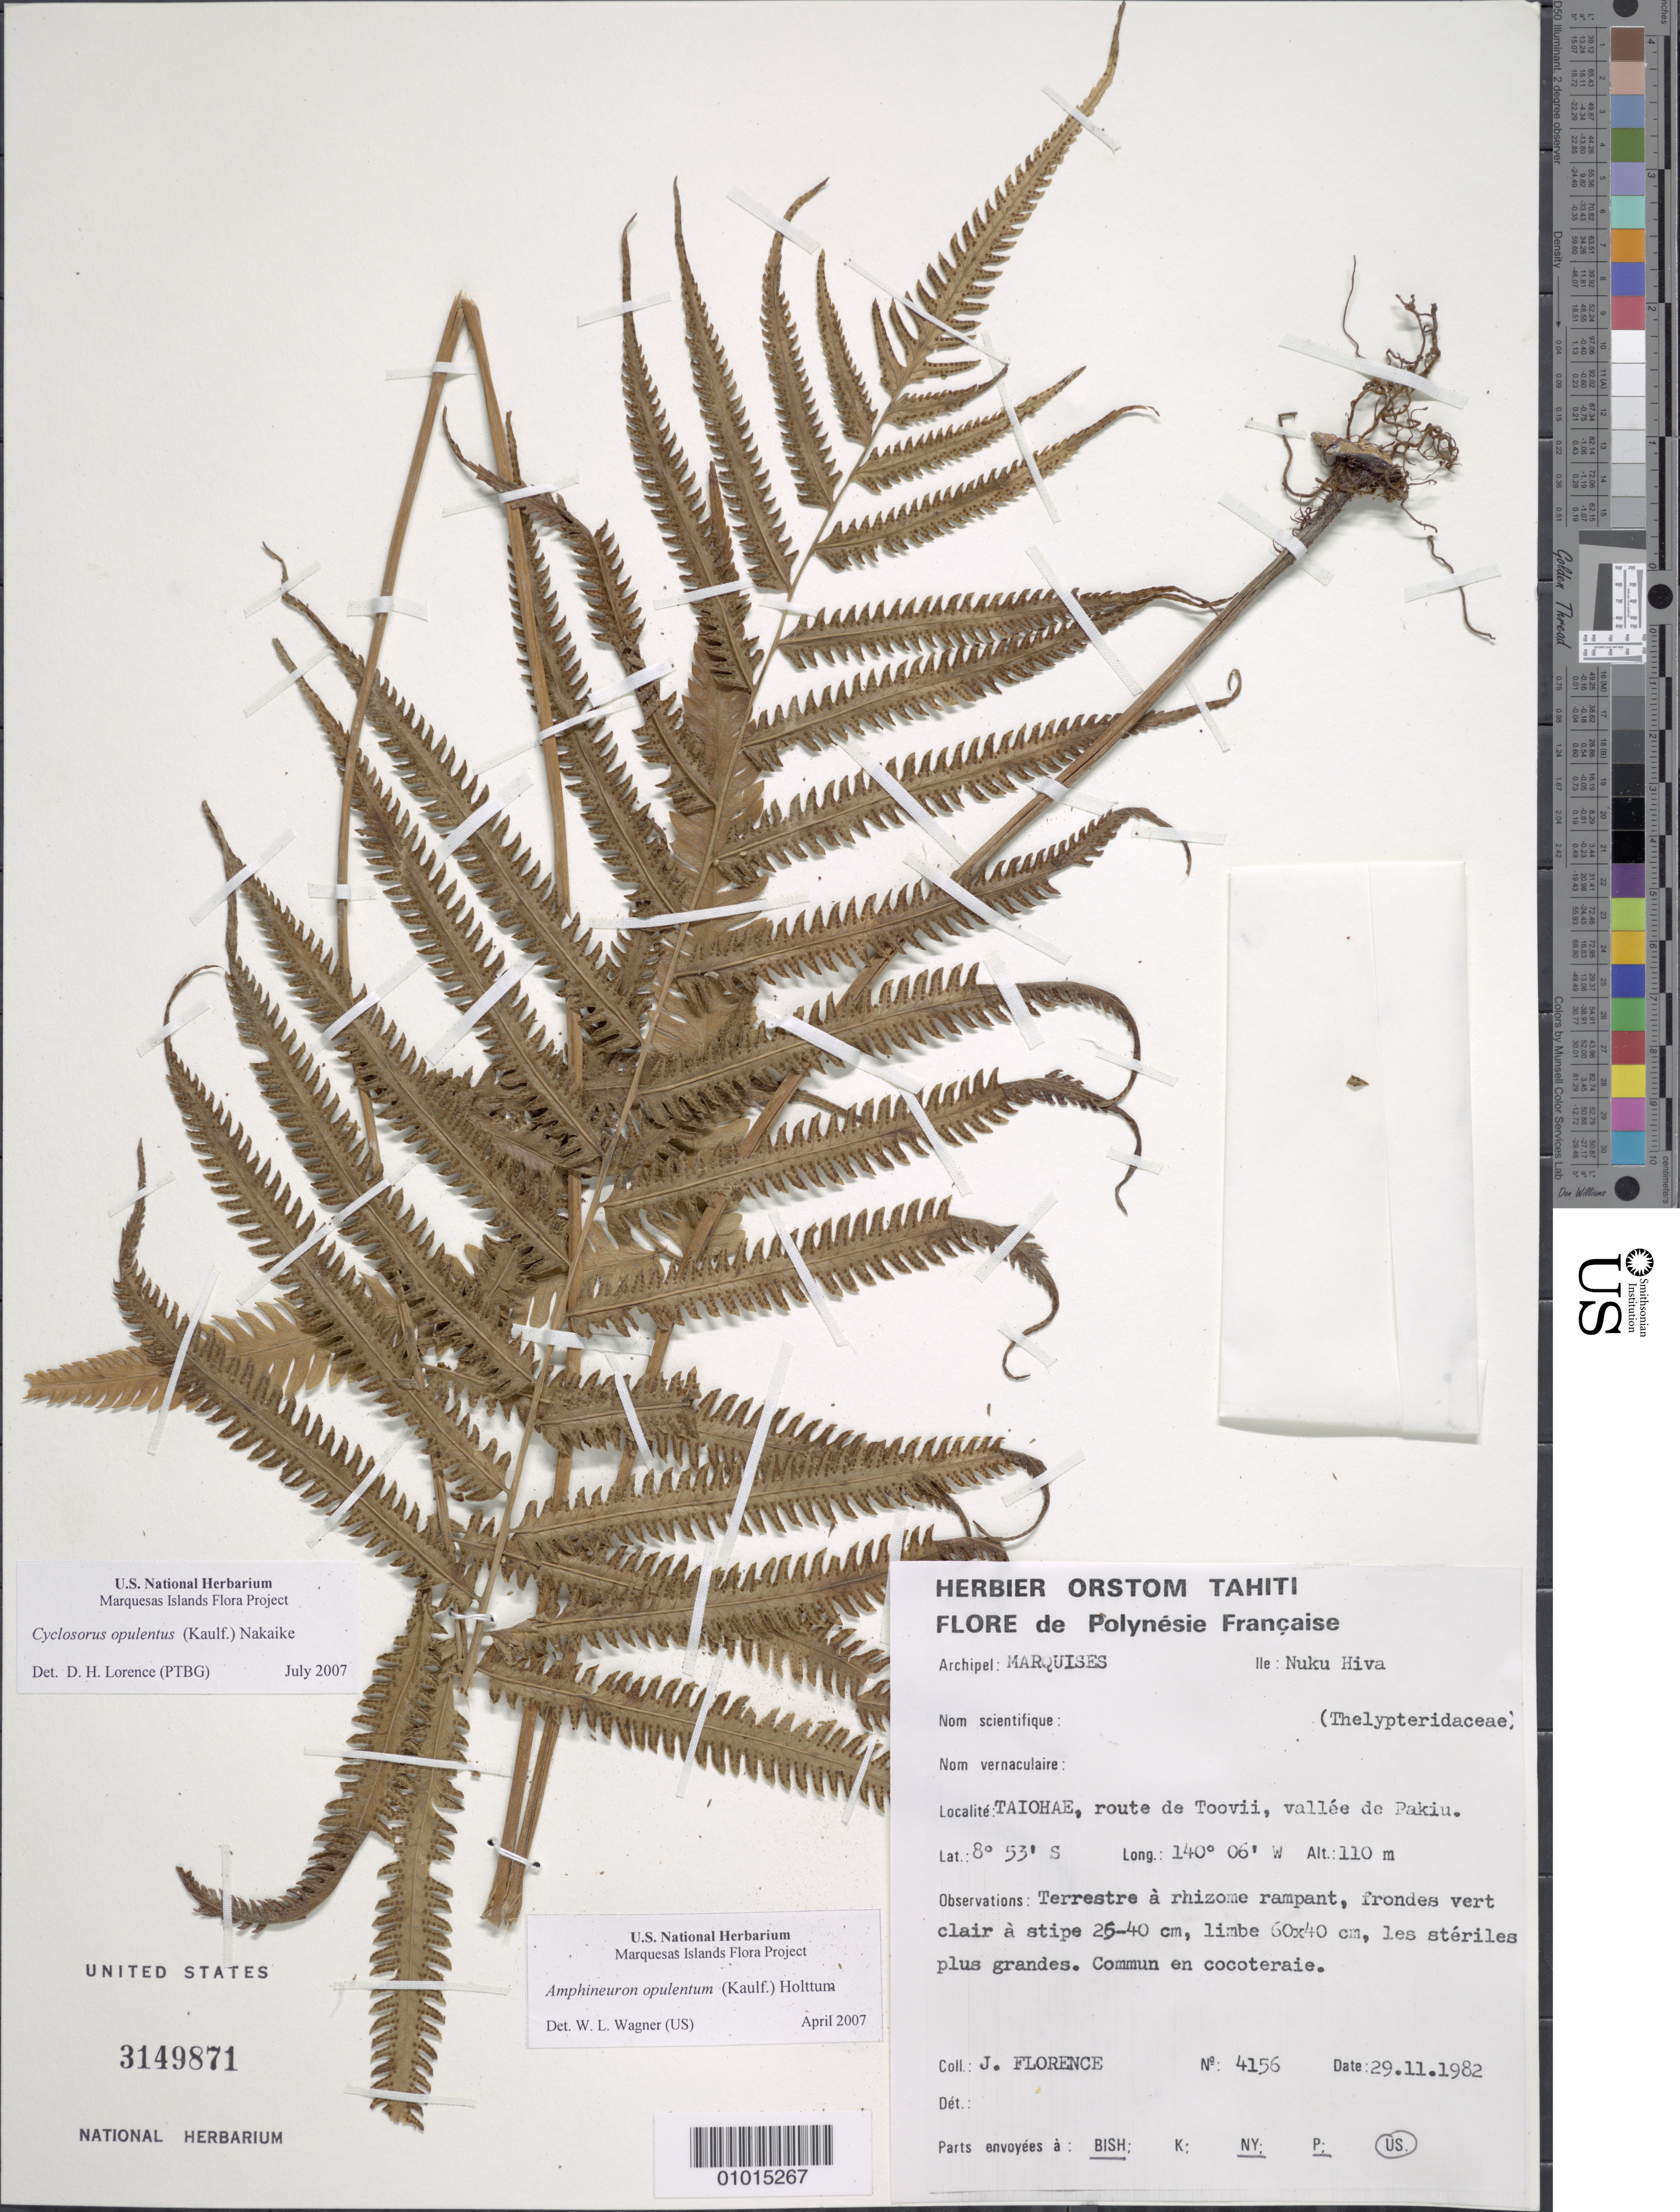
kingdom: Plantae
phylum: Tracheophyta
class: Polypodiopsida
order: Polypodiales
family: Thelypteridaceae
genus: Amphineuron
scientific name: Amphineuron opulentum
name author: (Kaulf.) Holttum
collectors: J. Florence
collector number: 4156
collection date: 1982-11-29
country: French Polynesia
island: Nuku Hiva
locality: Taiohae, route de Toovii, vallée de Pakiu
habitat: Commun en cocoteraie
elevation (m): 110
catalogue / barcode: US 3149871